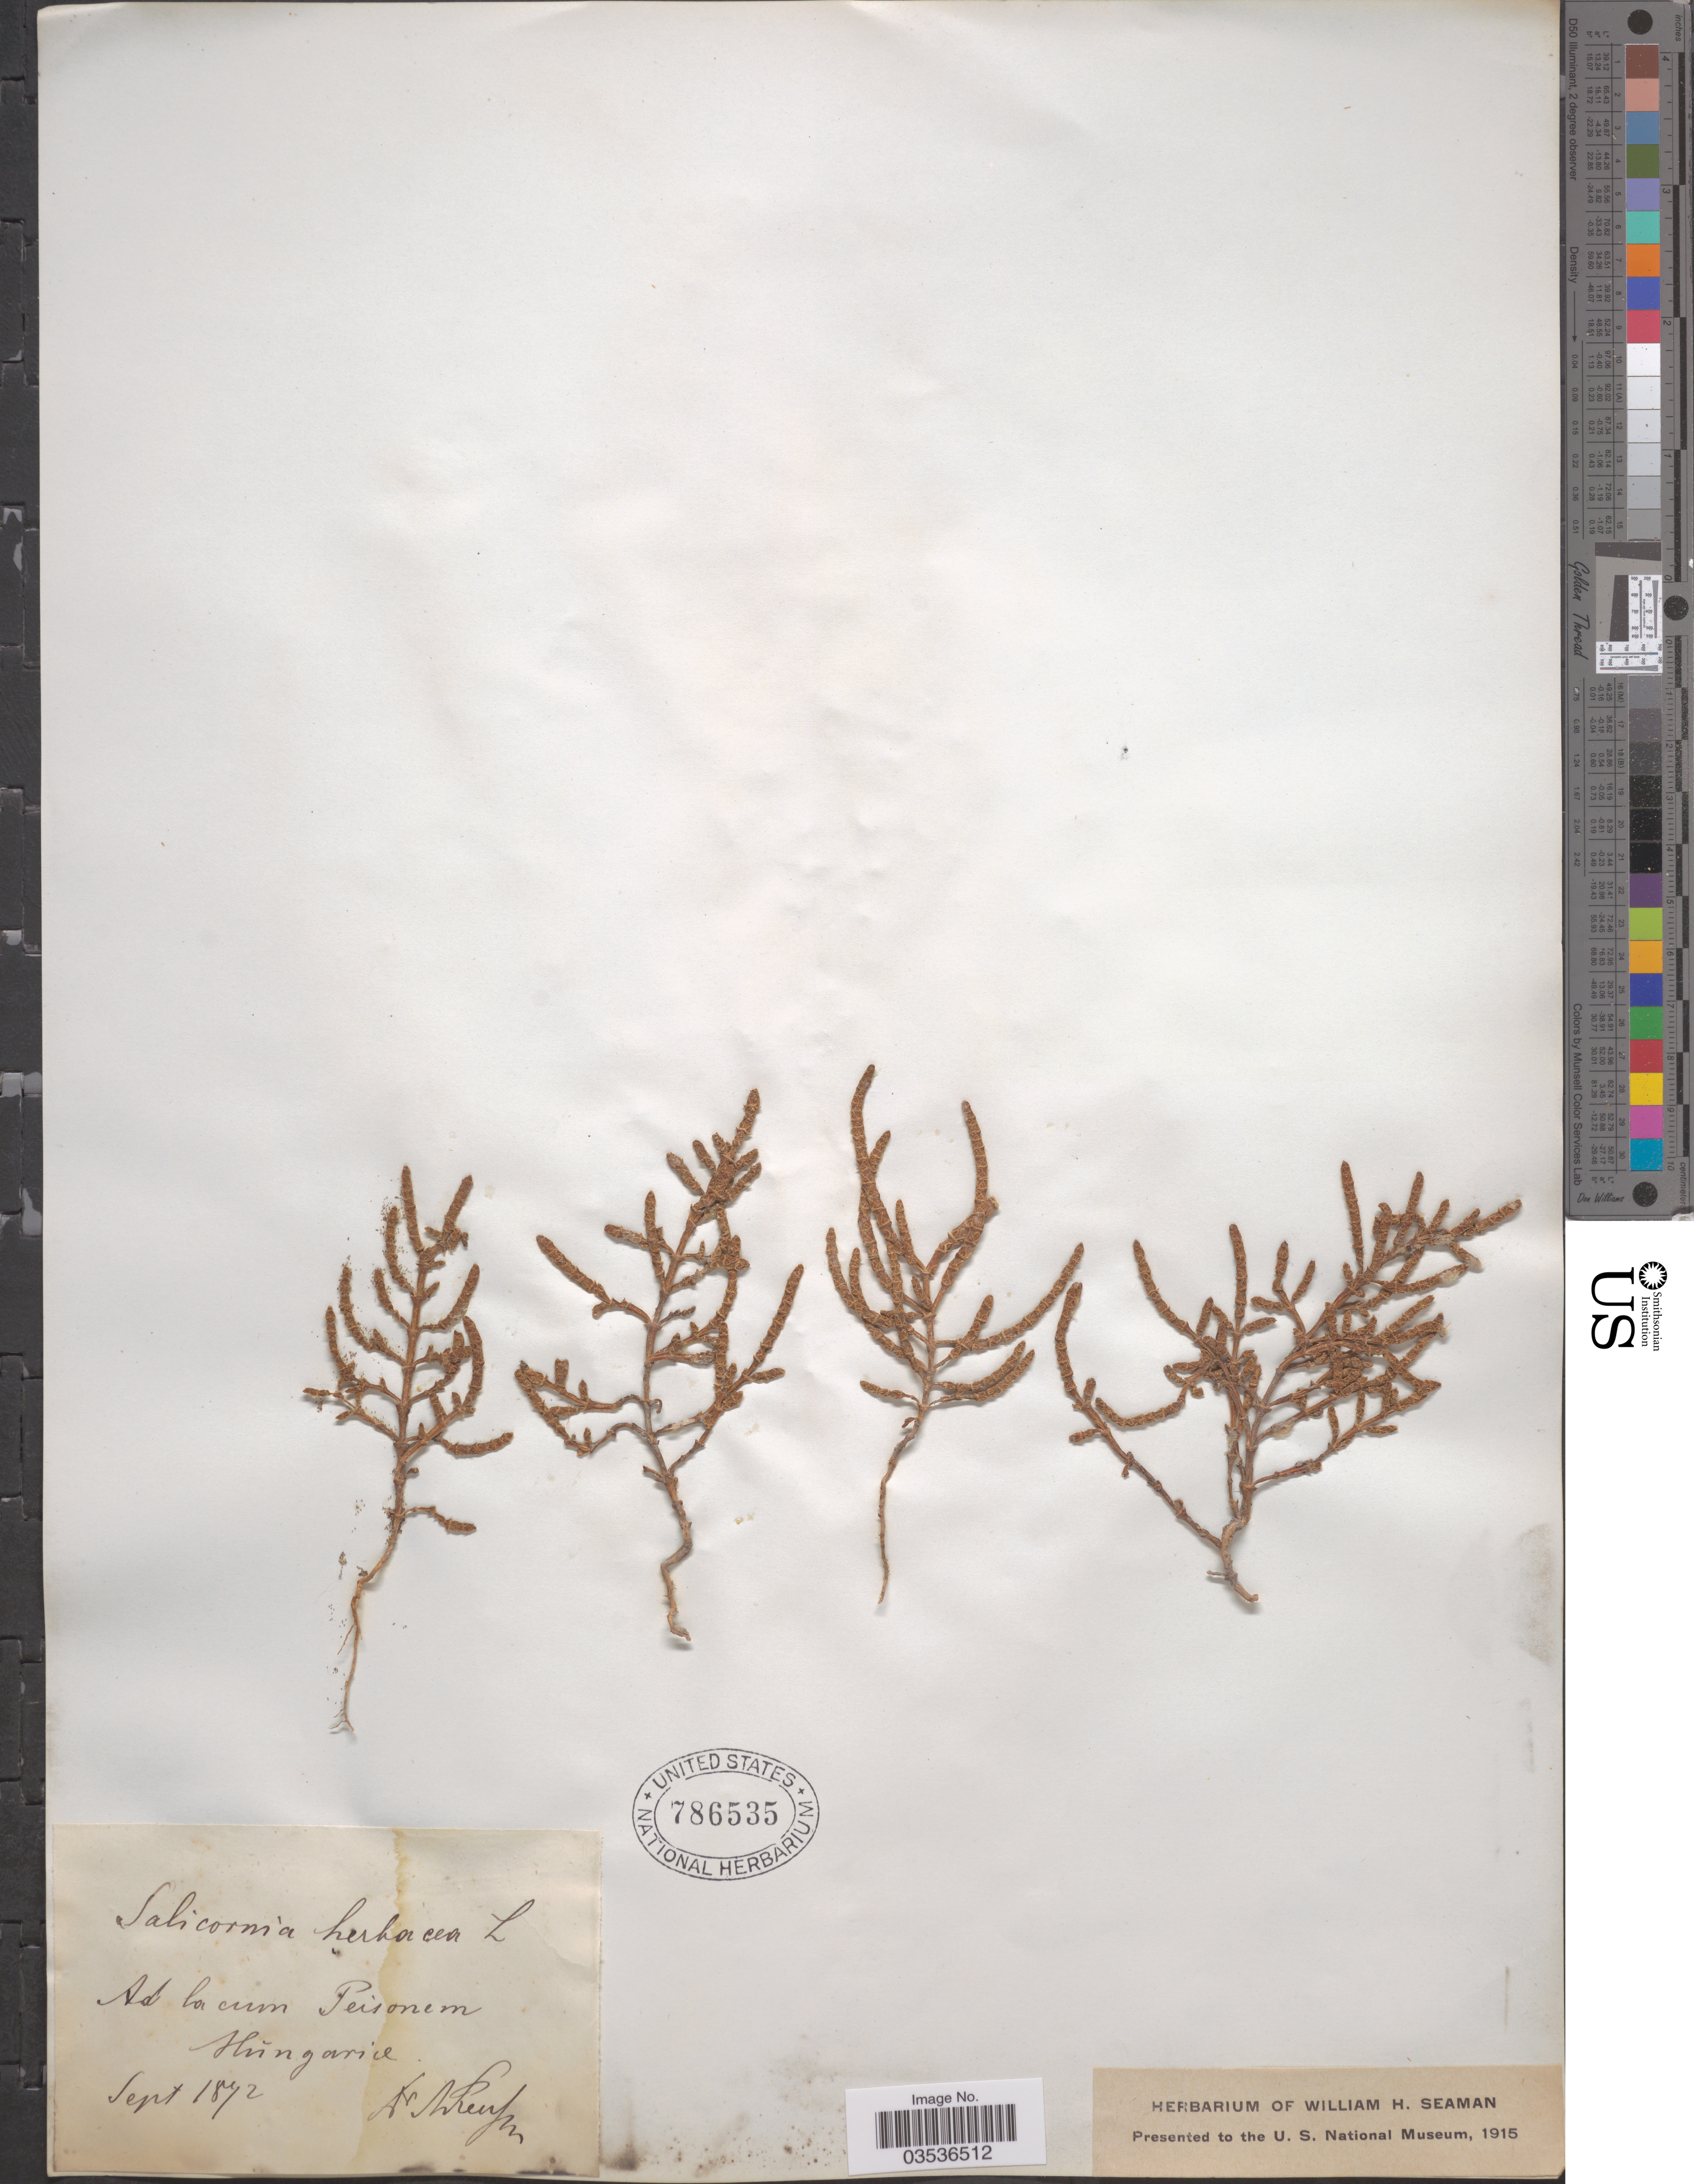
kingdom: Plantae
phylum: Tracheophyta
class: Magnoliopsida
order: Caryophyllales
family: Amaranthaceae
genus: Salicornia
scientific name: Salicornia herbacea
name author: L.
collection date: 1872-09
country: Hungary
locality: Ad lacum Peisonem.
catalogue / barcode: US 786535